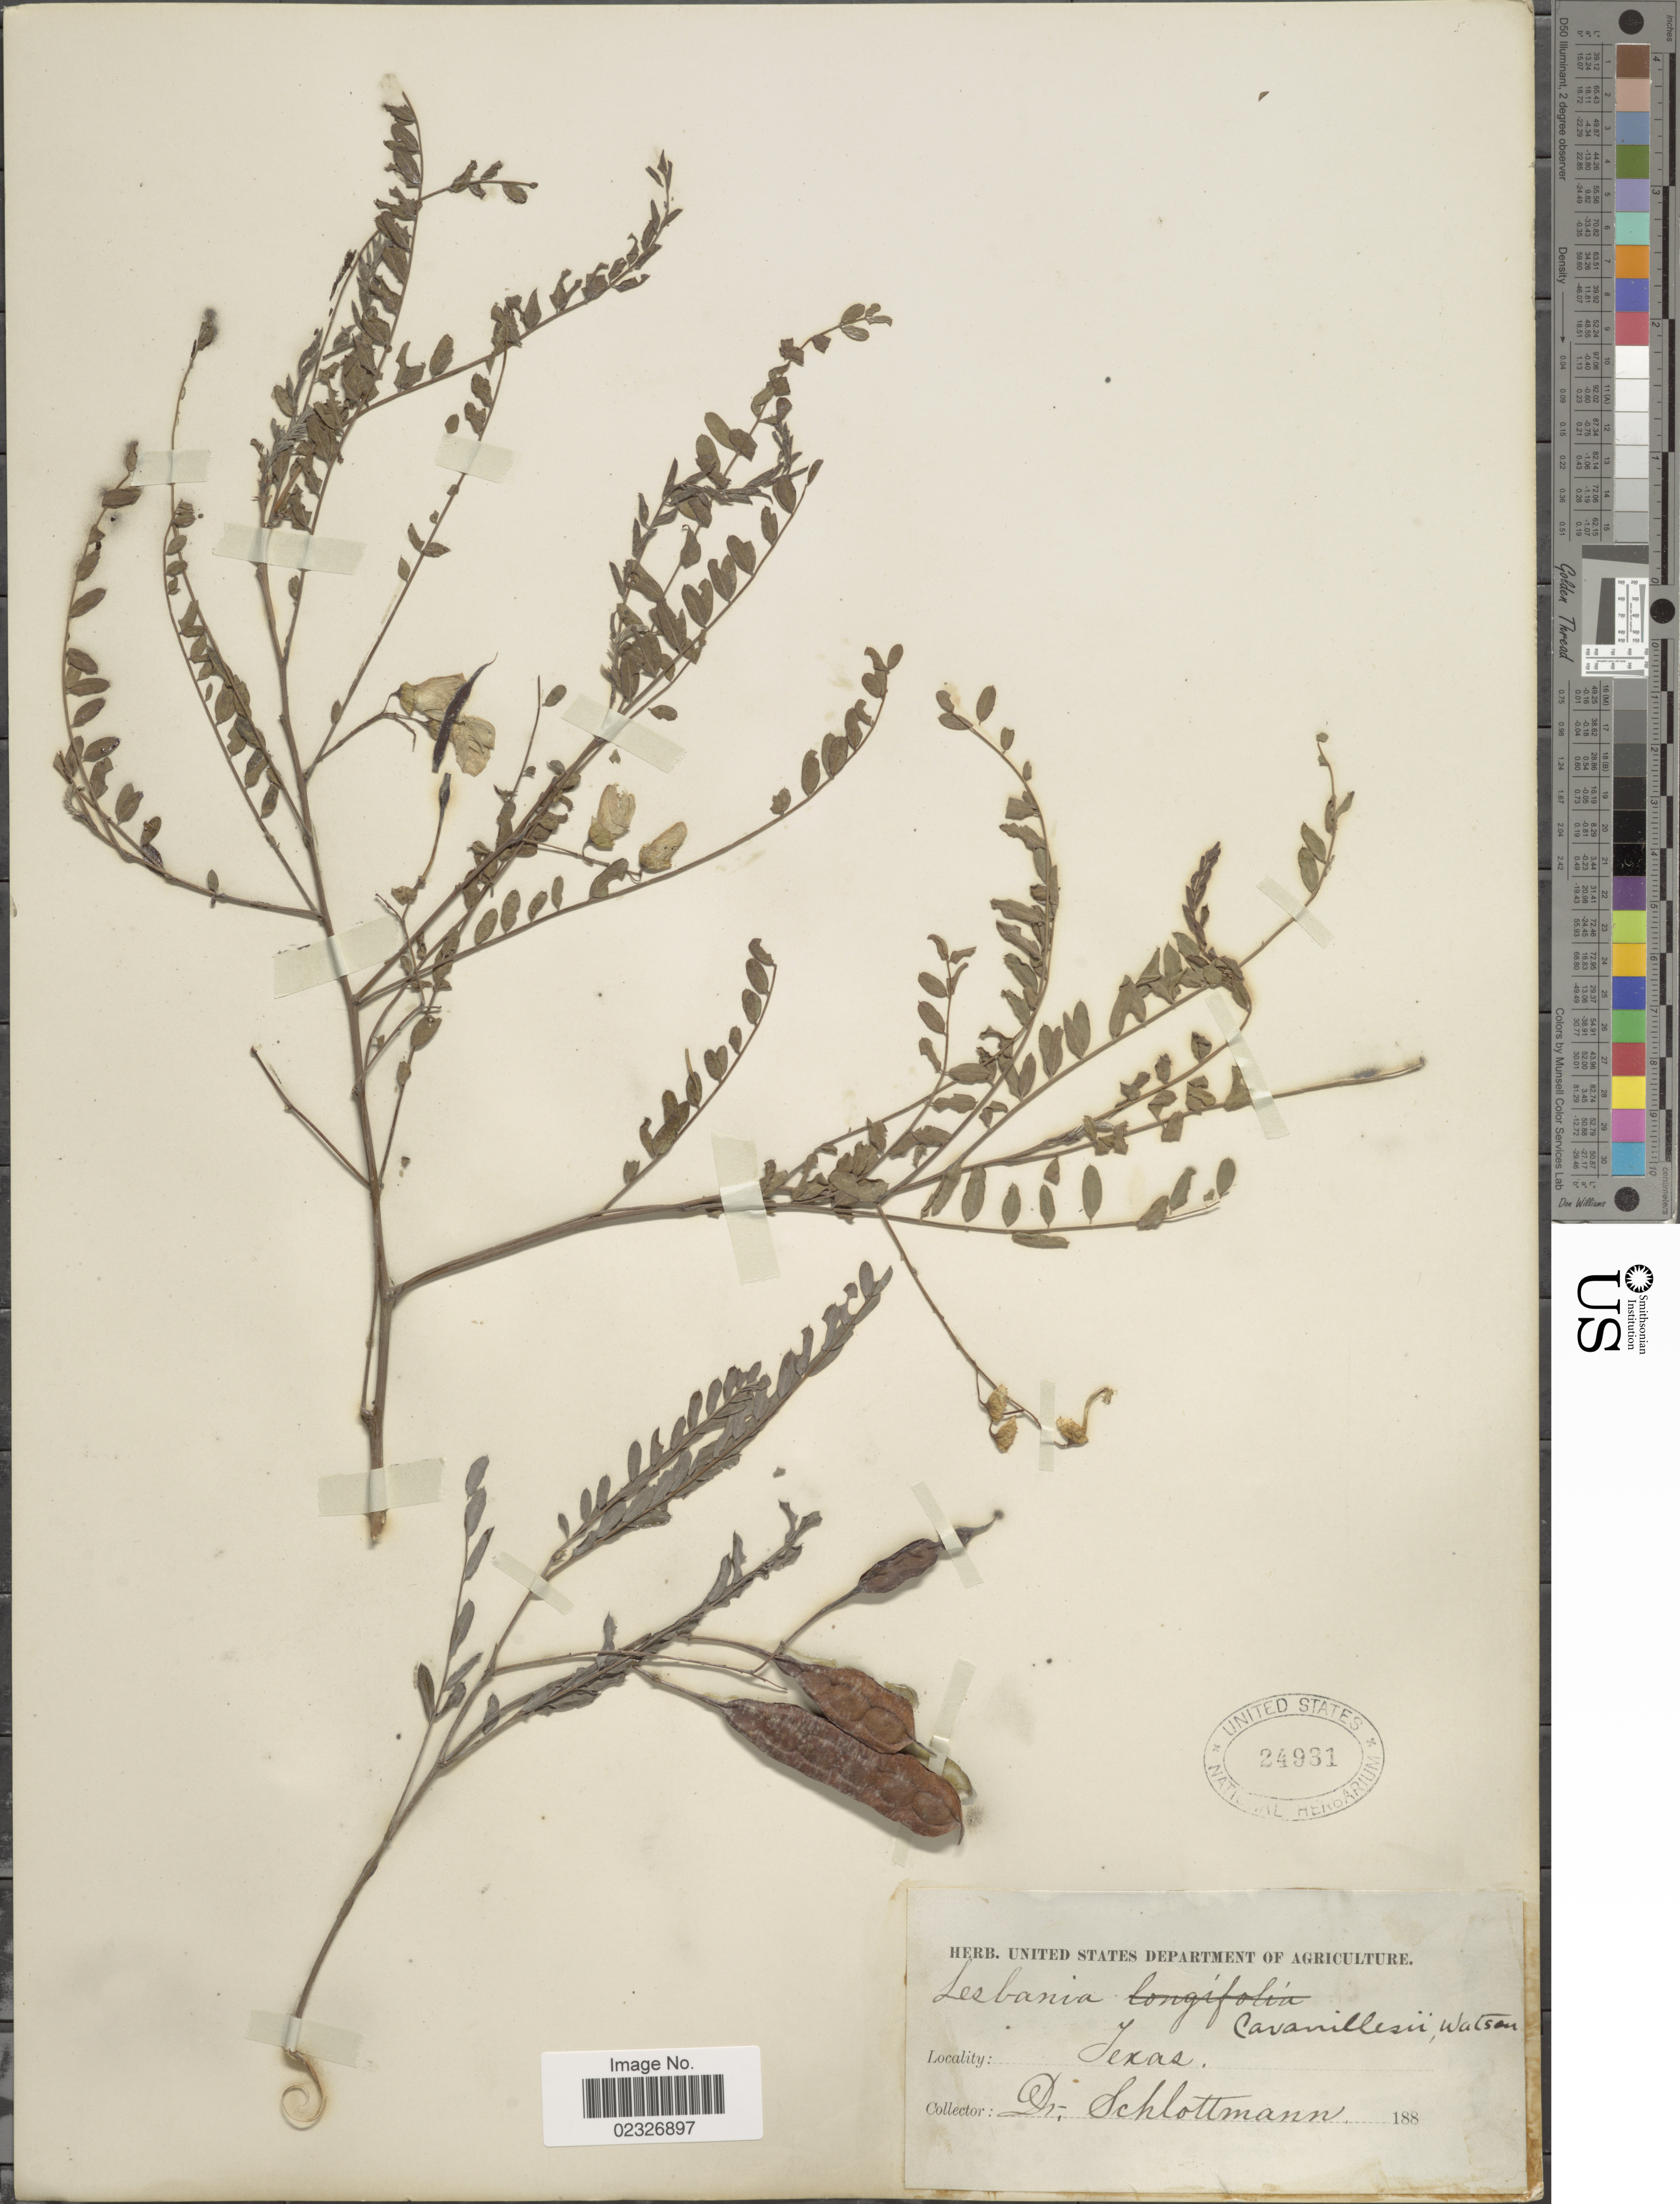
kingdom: Plantae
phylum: Tracheophyta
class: Magnoliopsida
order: Fabales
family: Fabaceae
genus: Sesbania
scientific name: Sesbania drummondii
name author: (Rydb.) Cory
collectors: -. Schlottmann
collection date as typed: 188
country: United States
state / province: Texas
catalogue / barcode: US 24931